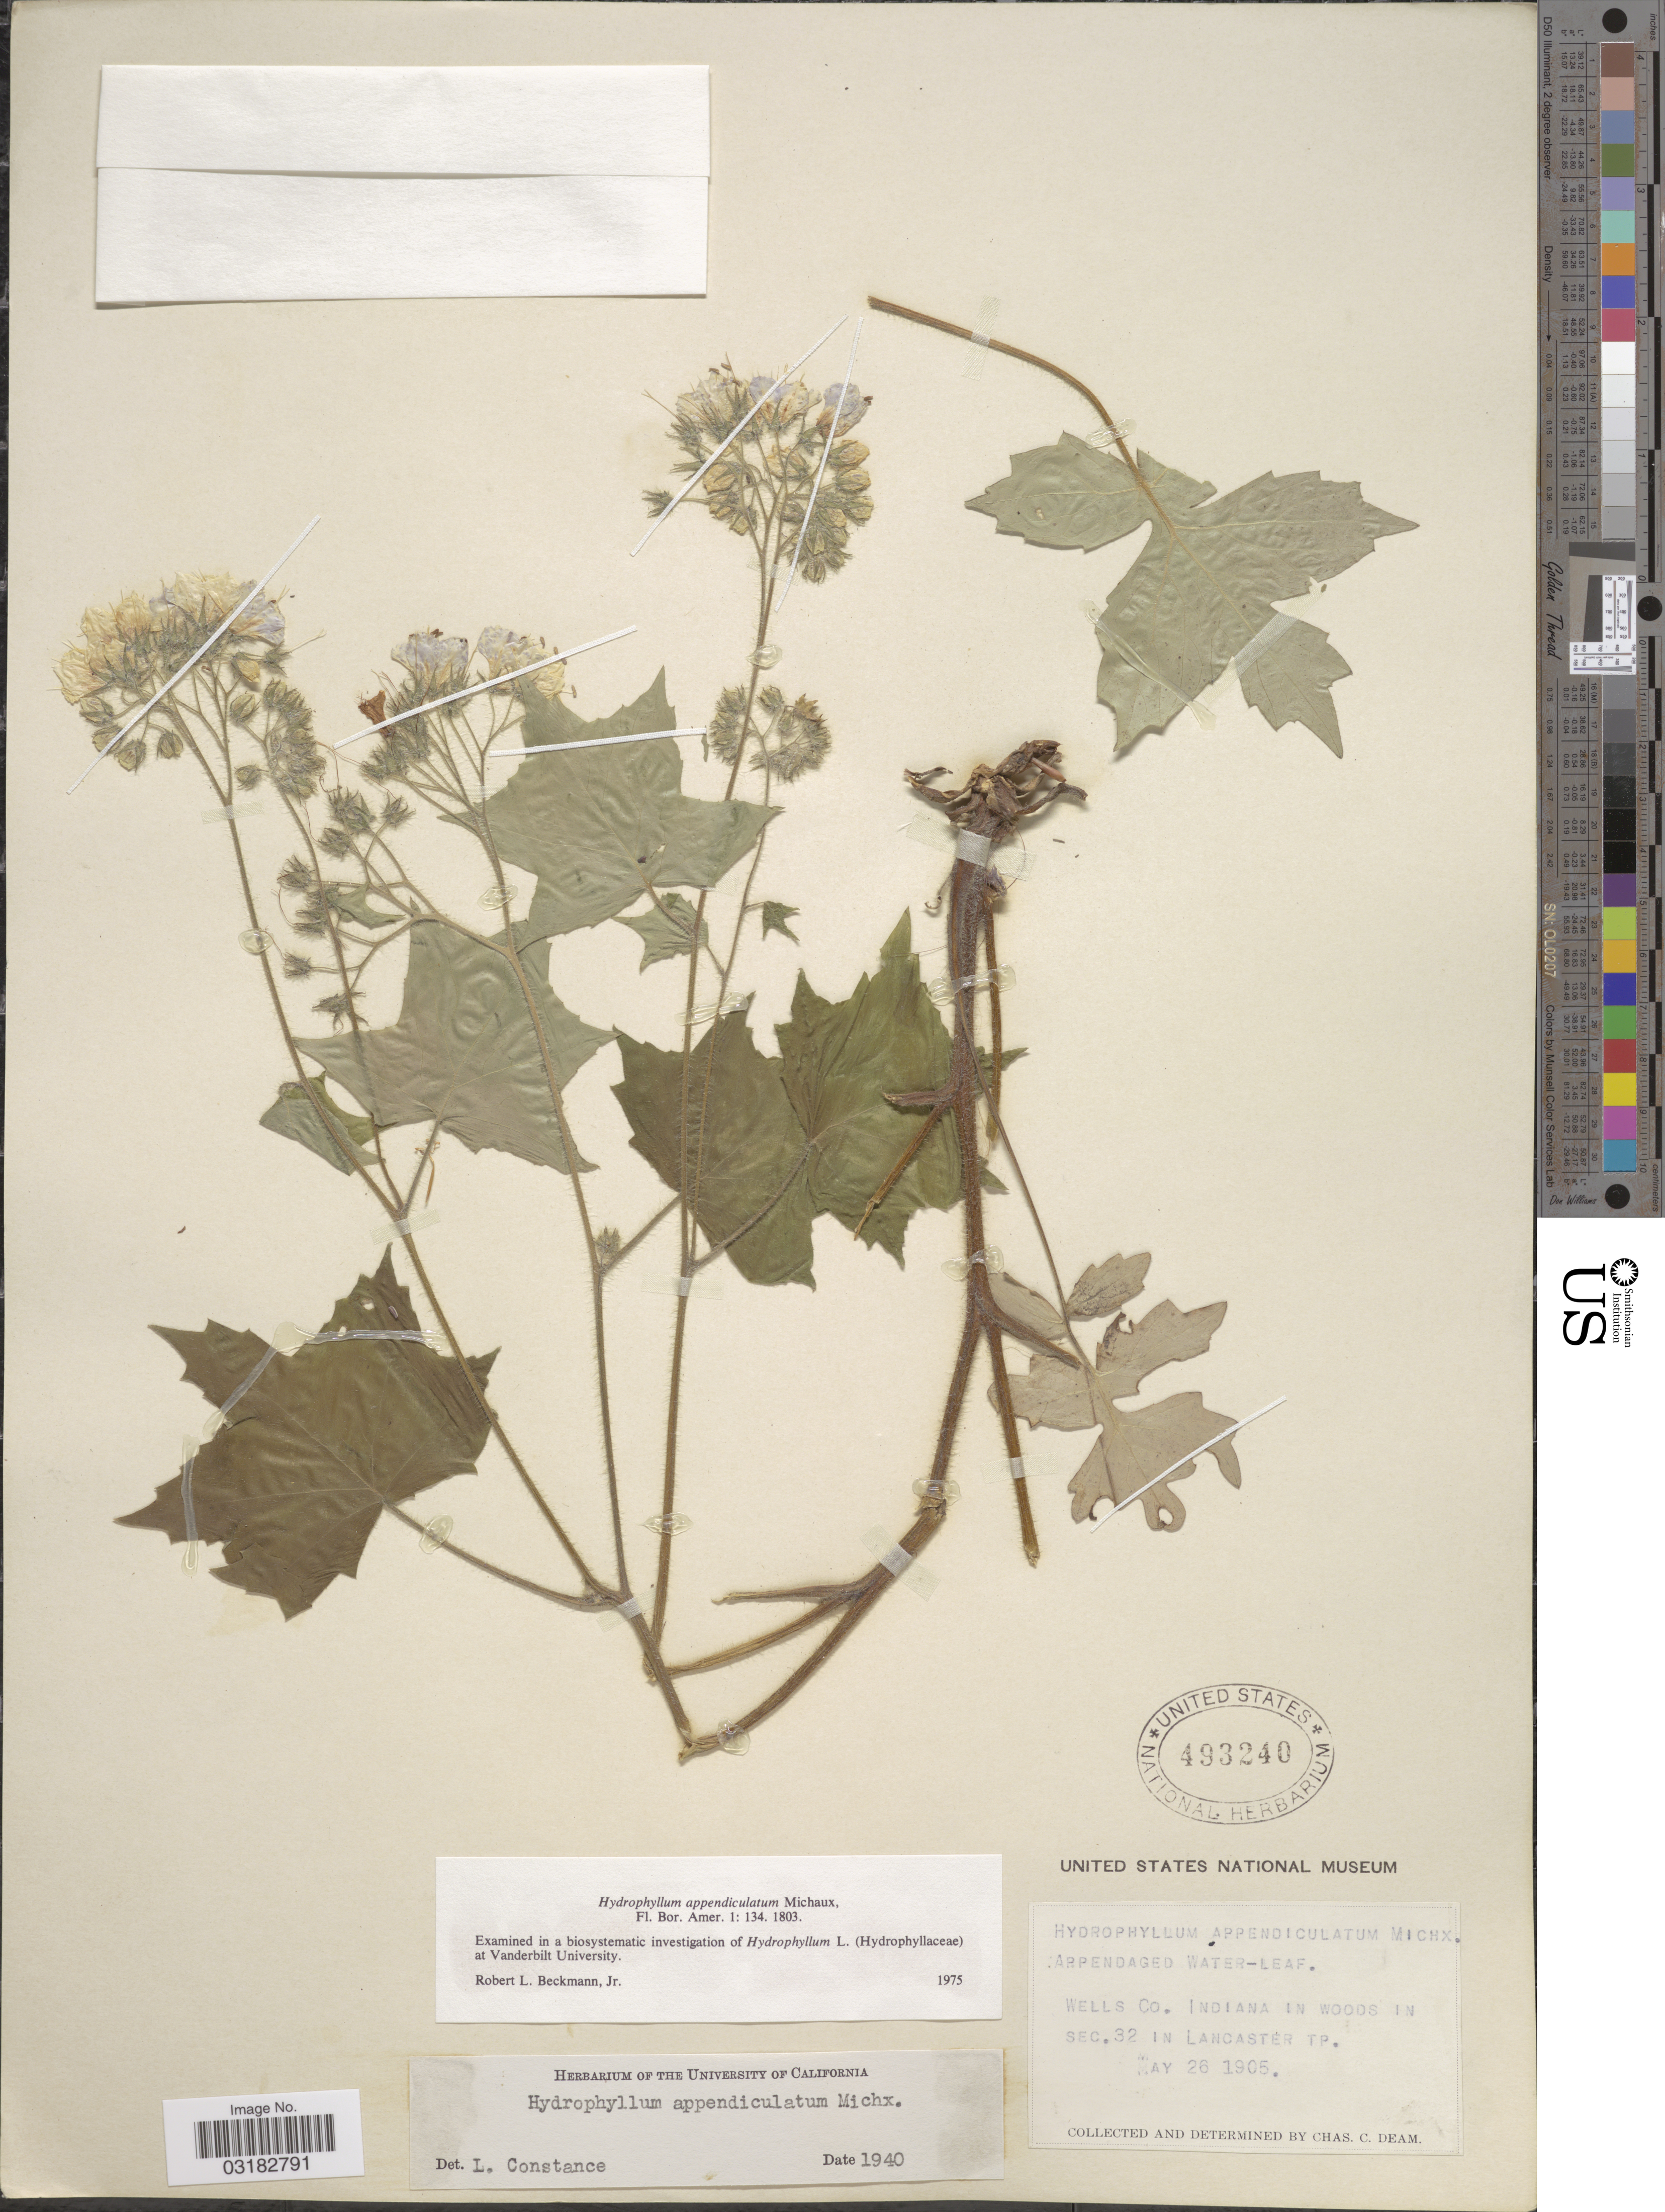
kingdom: Plantae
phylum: Tracheophyta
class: Magnoliopsida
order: Boraginales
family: Hydrophyllaceae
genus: Hydrophyllum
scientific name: Hydrophyllum appendiculatum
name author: Michx.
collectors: C. C. Deam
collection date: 1905-05-26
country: United States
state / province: Indiana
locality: Wells Co. In woods in sec. 32 in Lancaster TP.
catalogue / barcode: US 493240